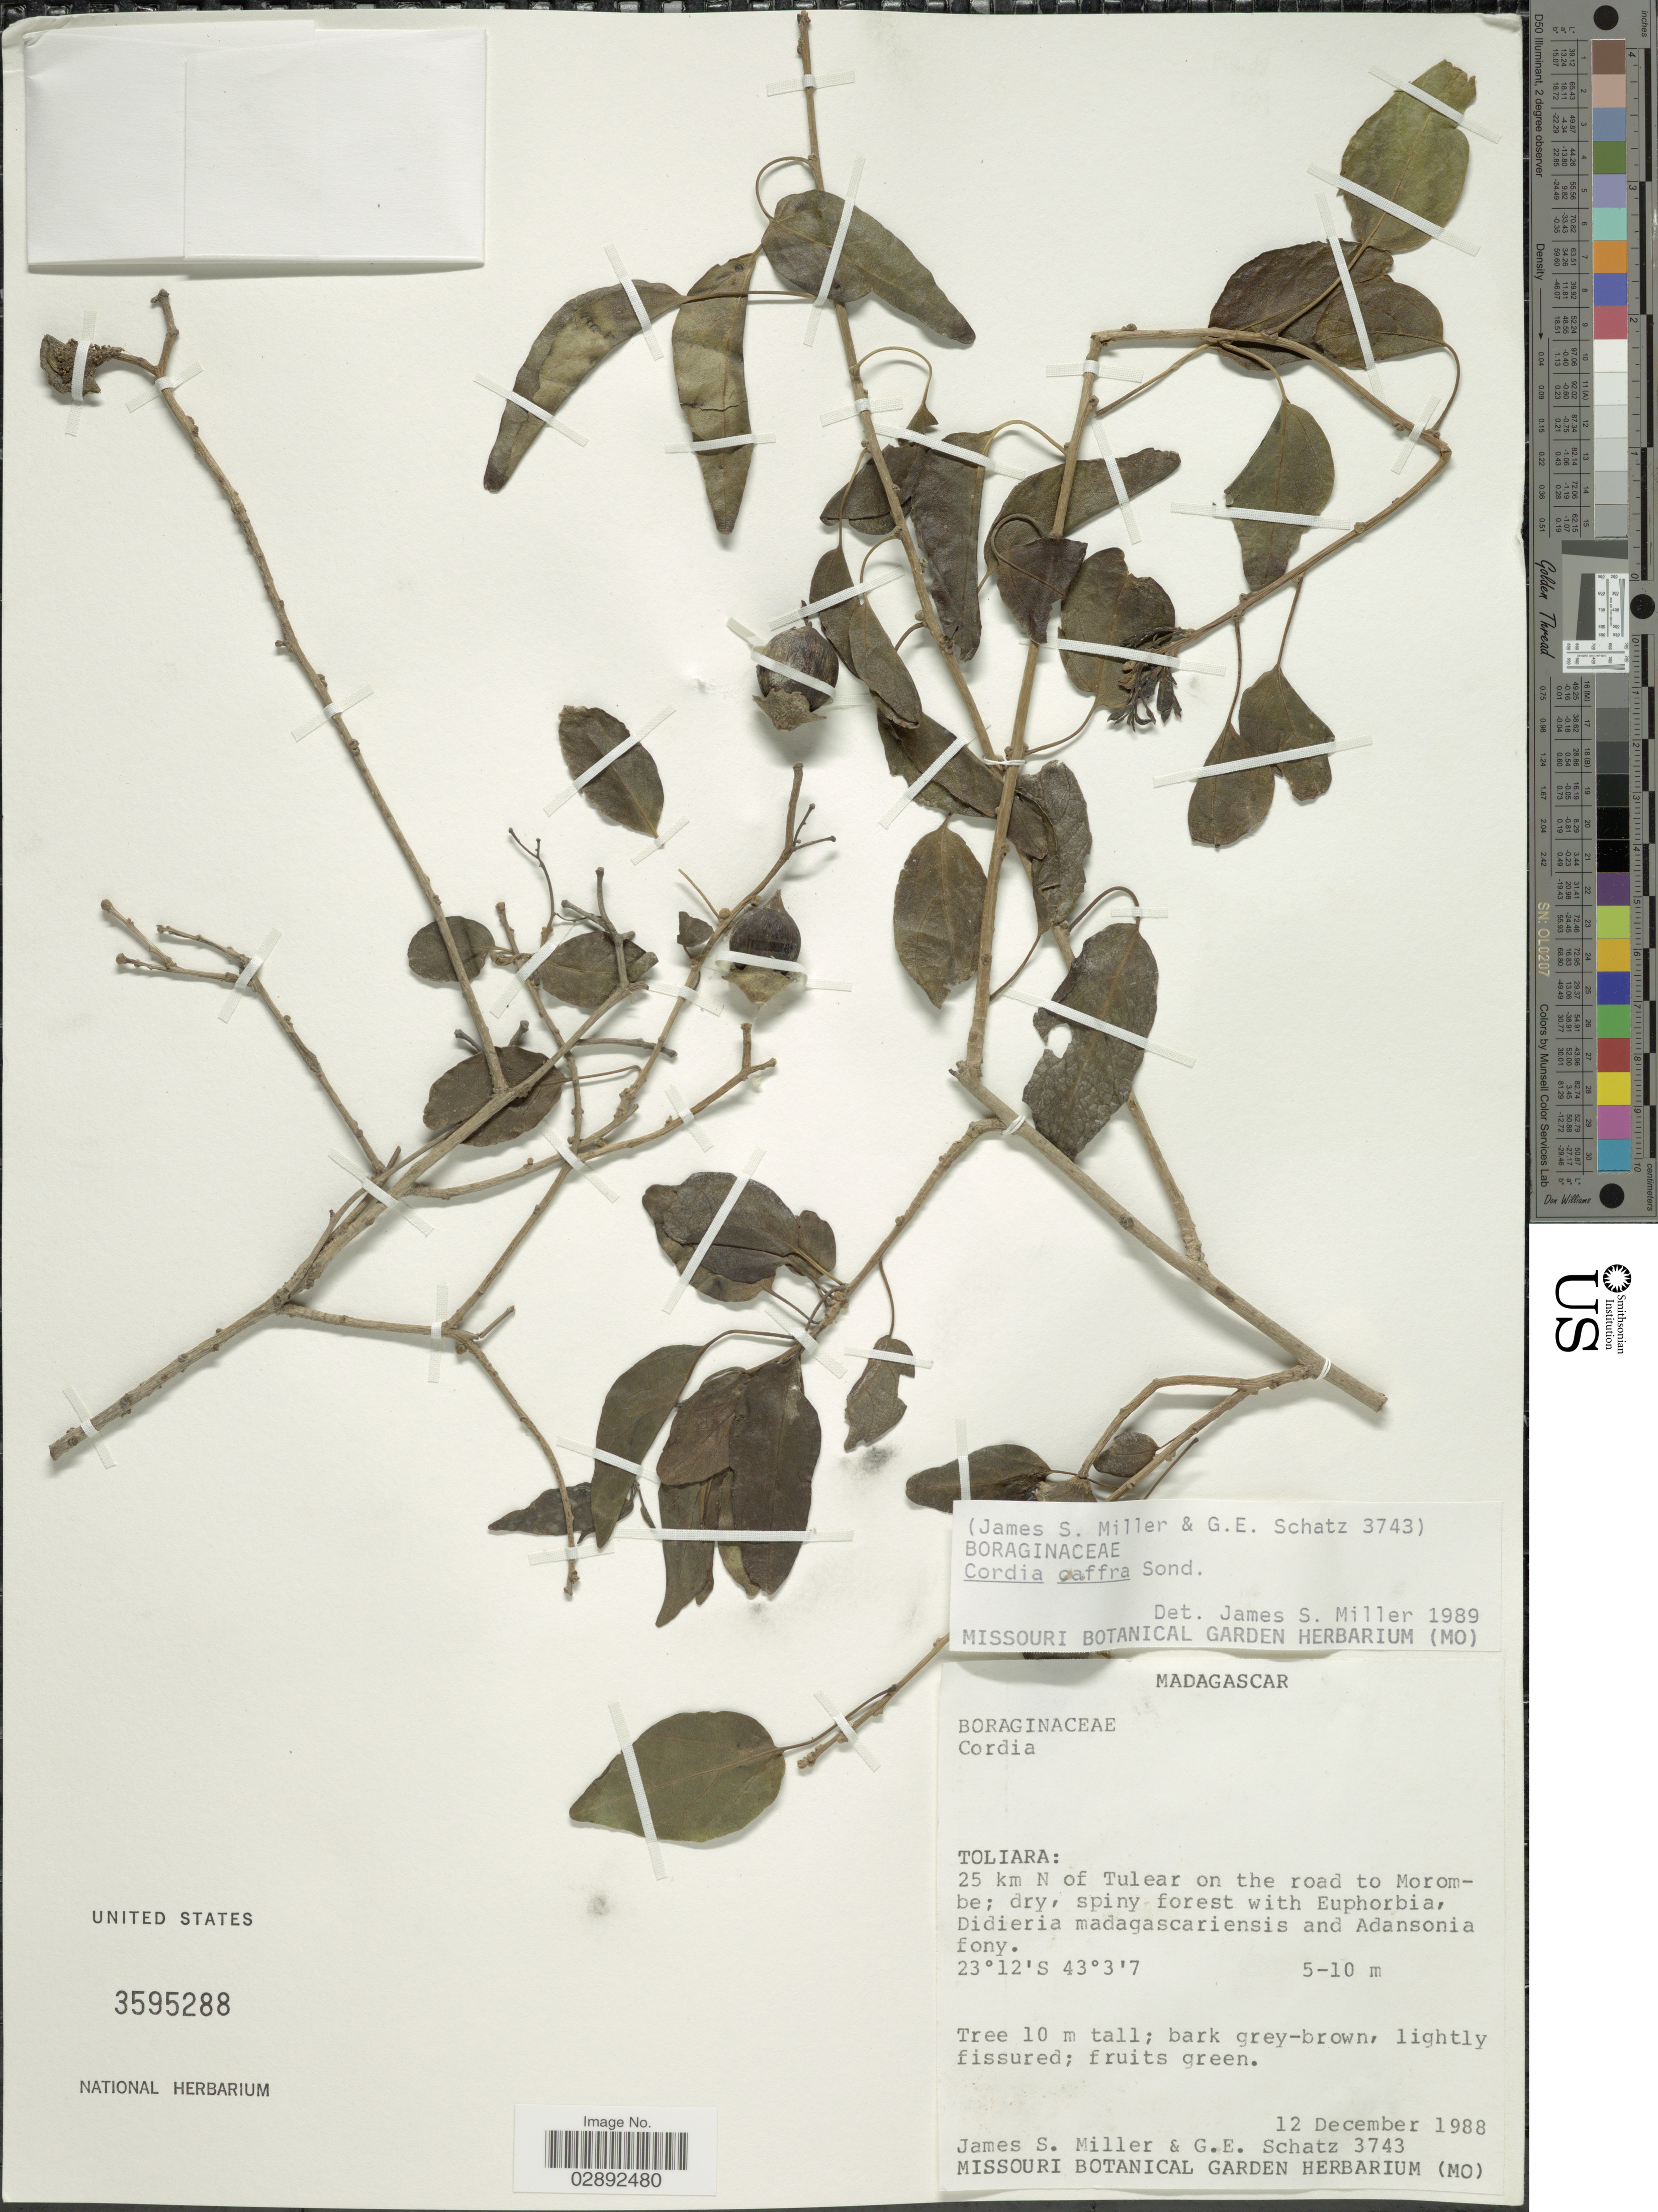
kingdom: Plantae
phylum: Tracheophyta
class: Magnoliopsida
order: Boraginales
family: Cordiaceae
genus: Cordia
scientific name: Cordia affra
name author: Sond.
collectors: J. S. Miller & G. Schatz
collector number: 3743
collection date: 1988-12-12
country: Madagascar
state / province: Atsimo-Andrefana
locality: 25 km N of Tulear on the road to Morombe.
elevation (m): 5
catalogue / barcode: US 3595288